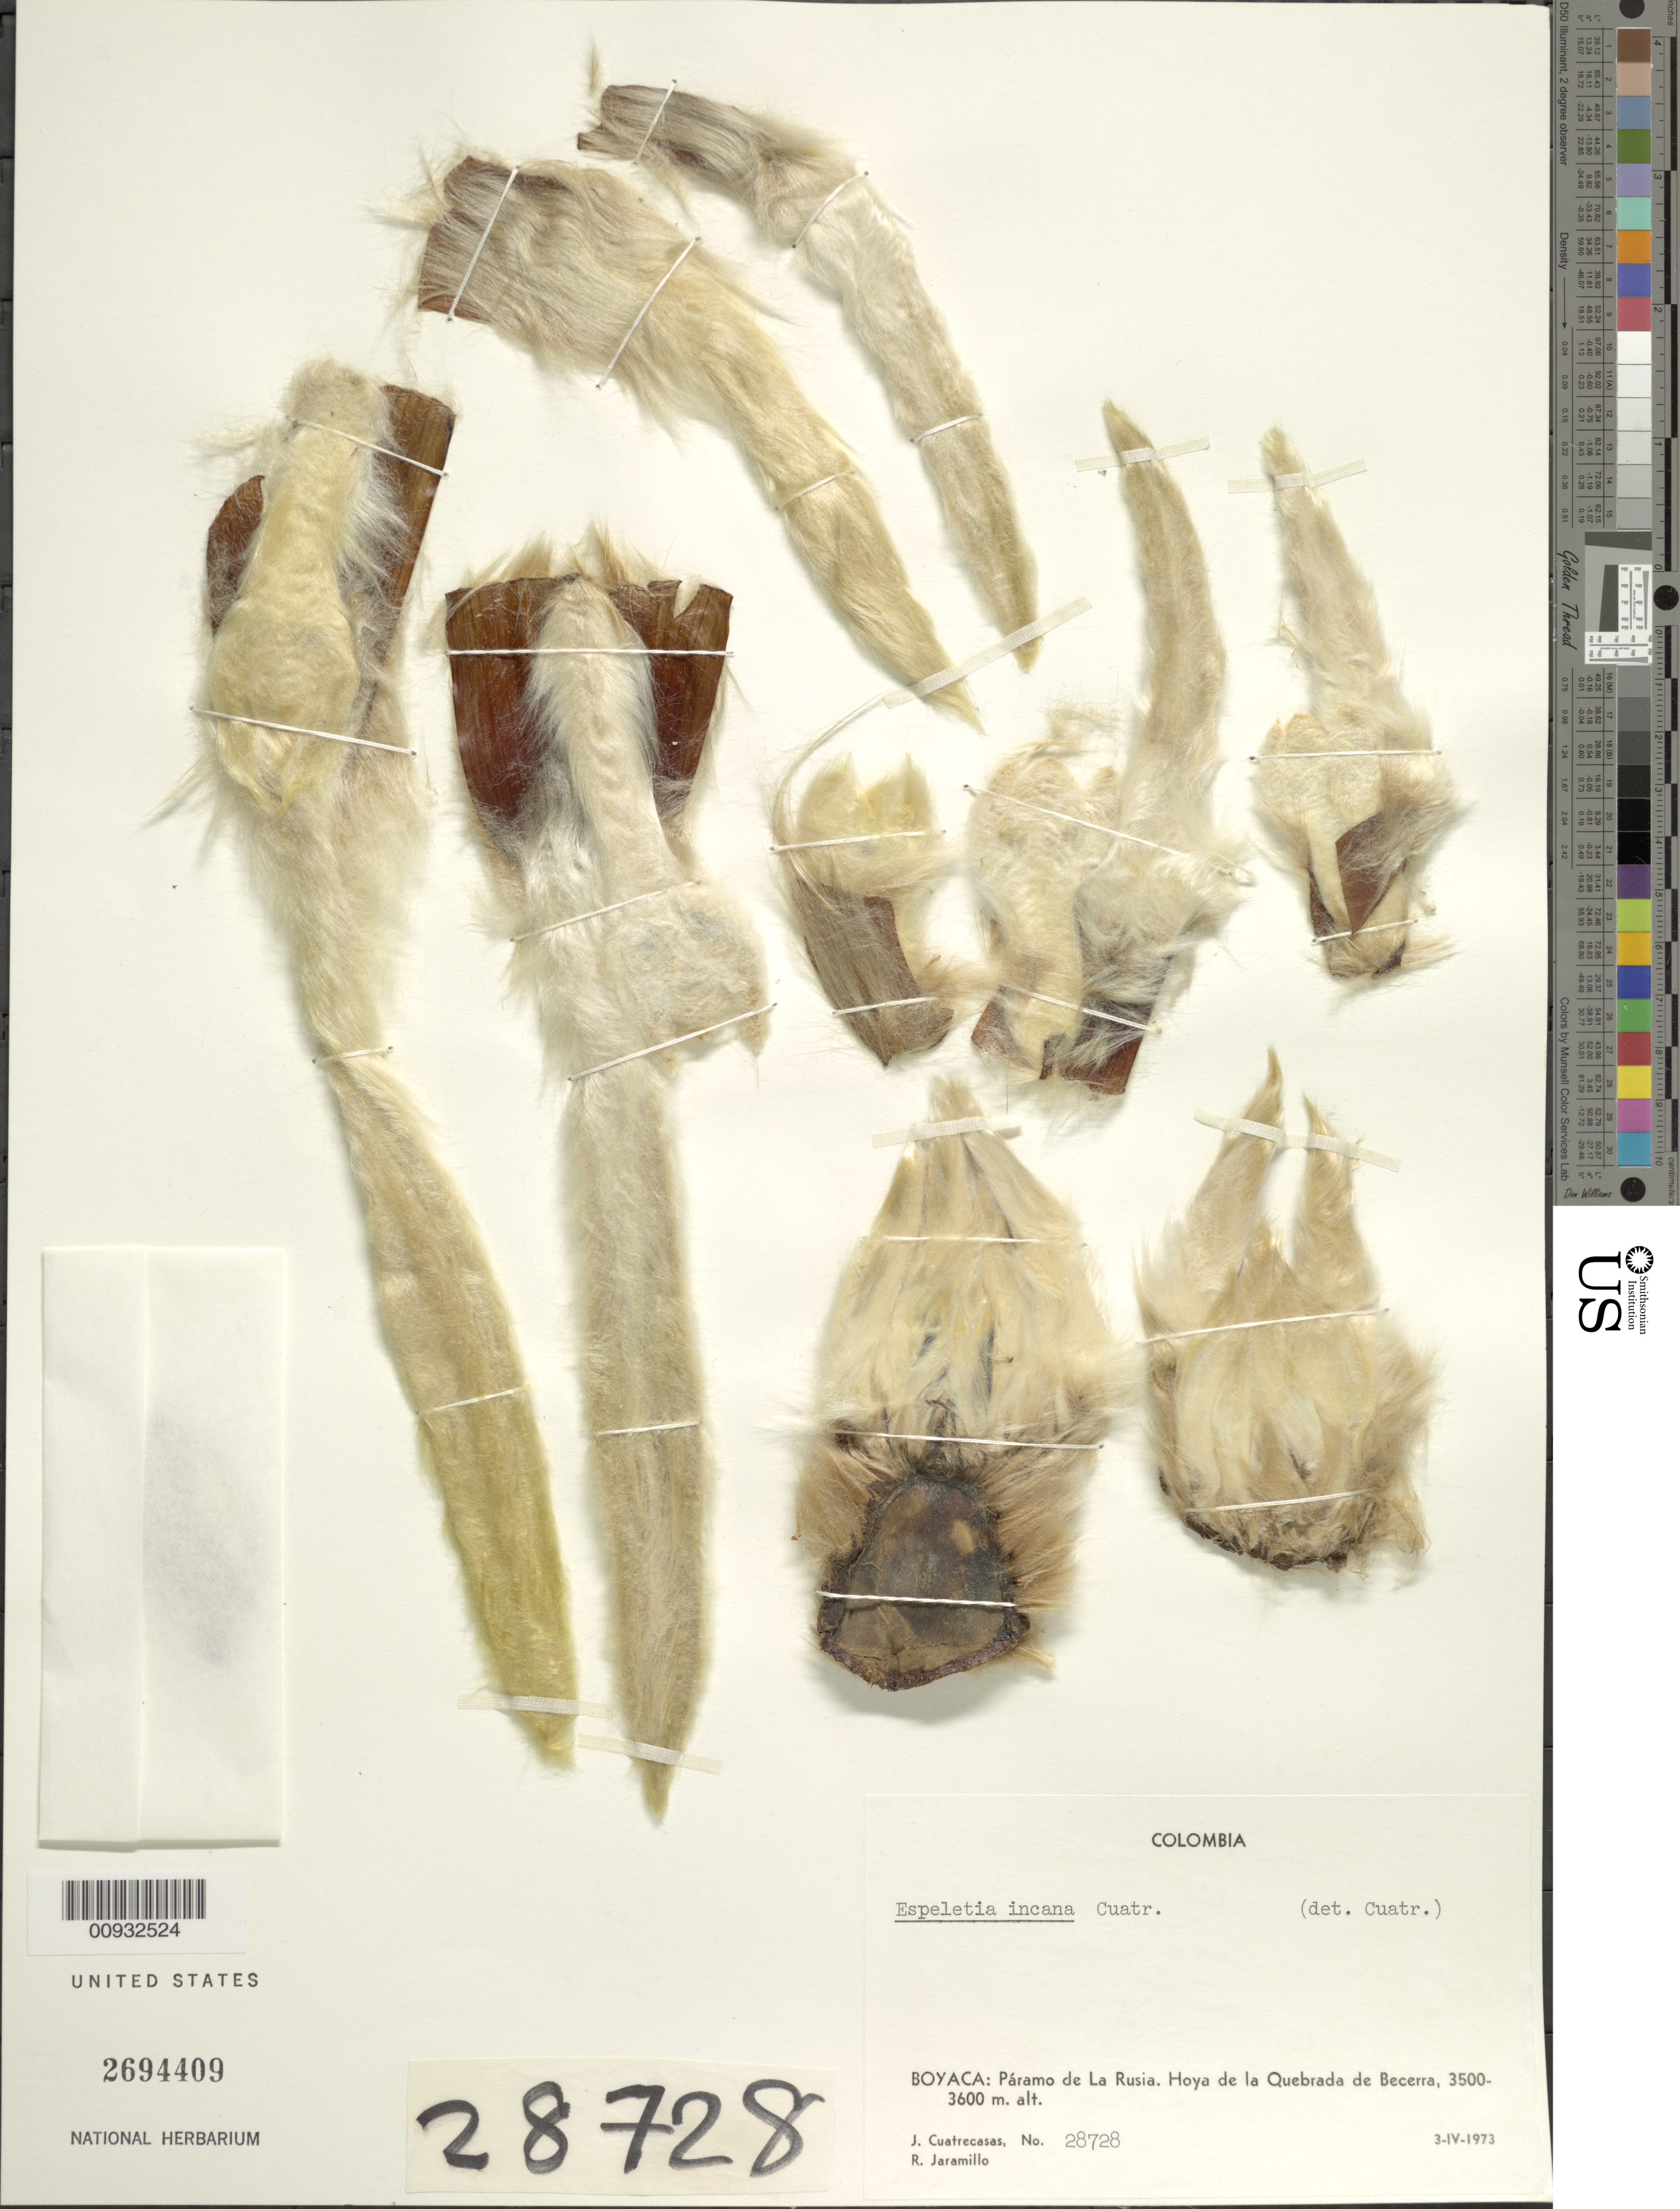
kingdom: Plantae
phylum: Tracheophyta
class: Magnoliopsida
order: Asterales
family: Asteraceae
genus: Espeletia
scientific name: Espeletia incana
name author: Cuatrec.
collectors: J. Cuatrecasas & R. Jaramillo M.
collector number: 28728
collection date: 1973-04-03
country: Colombia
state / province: Boyacá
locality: P. de la Rusia. Hoya de la Quebrada de Becerra.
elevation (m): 3500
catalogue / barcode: US 2694409